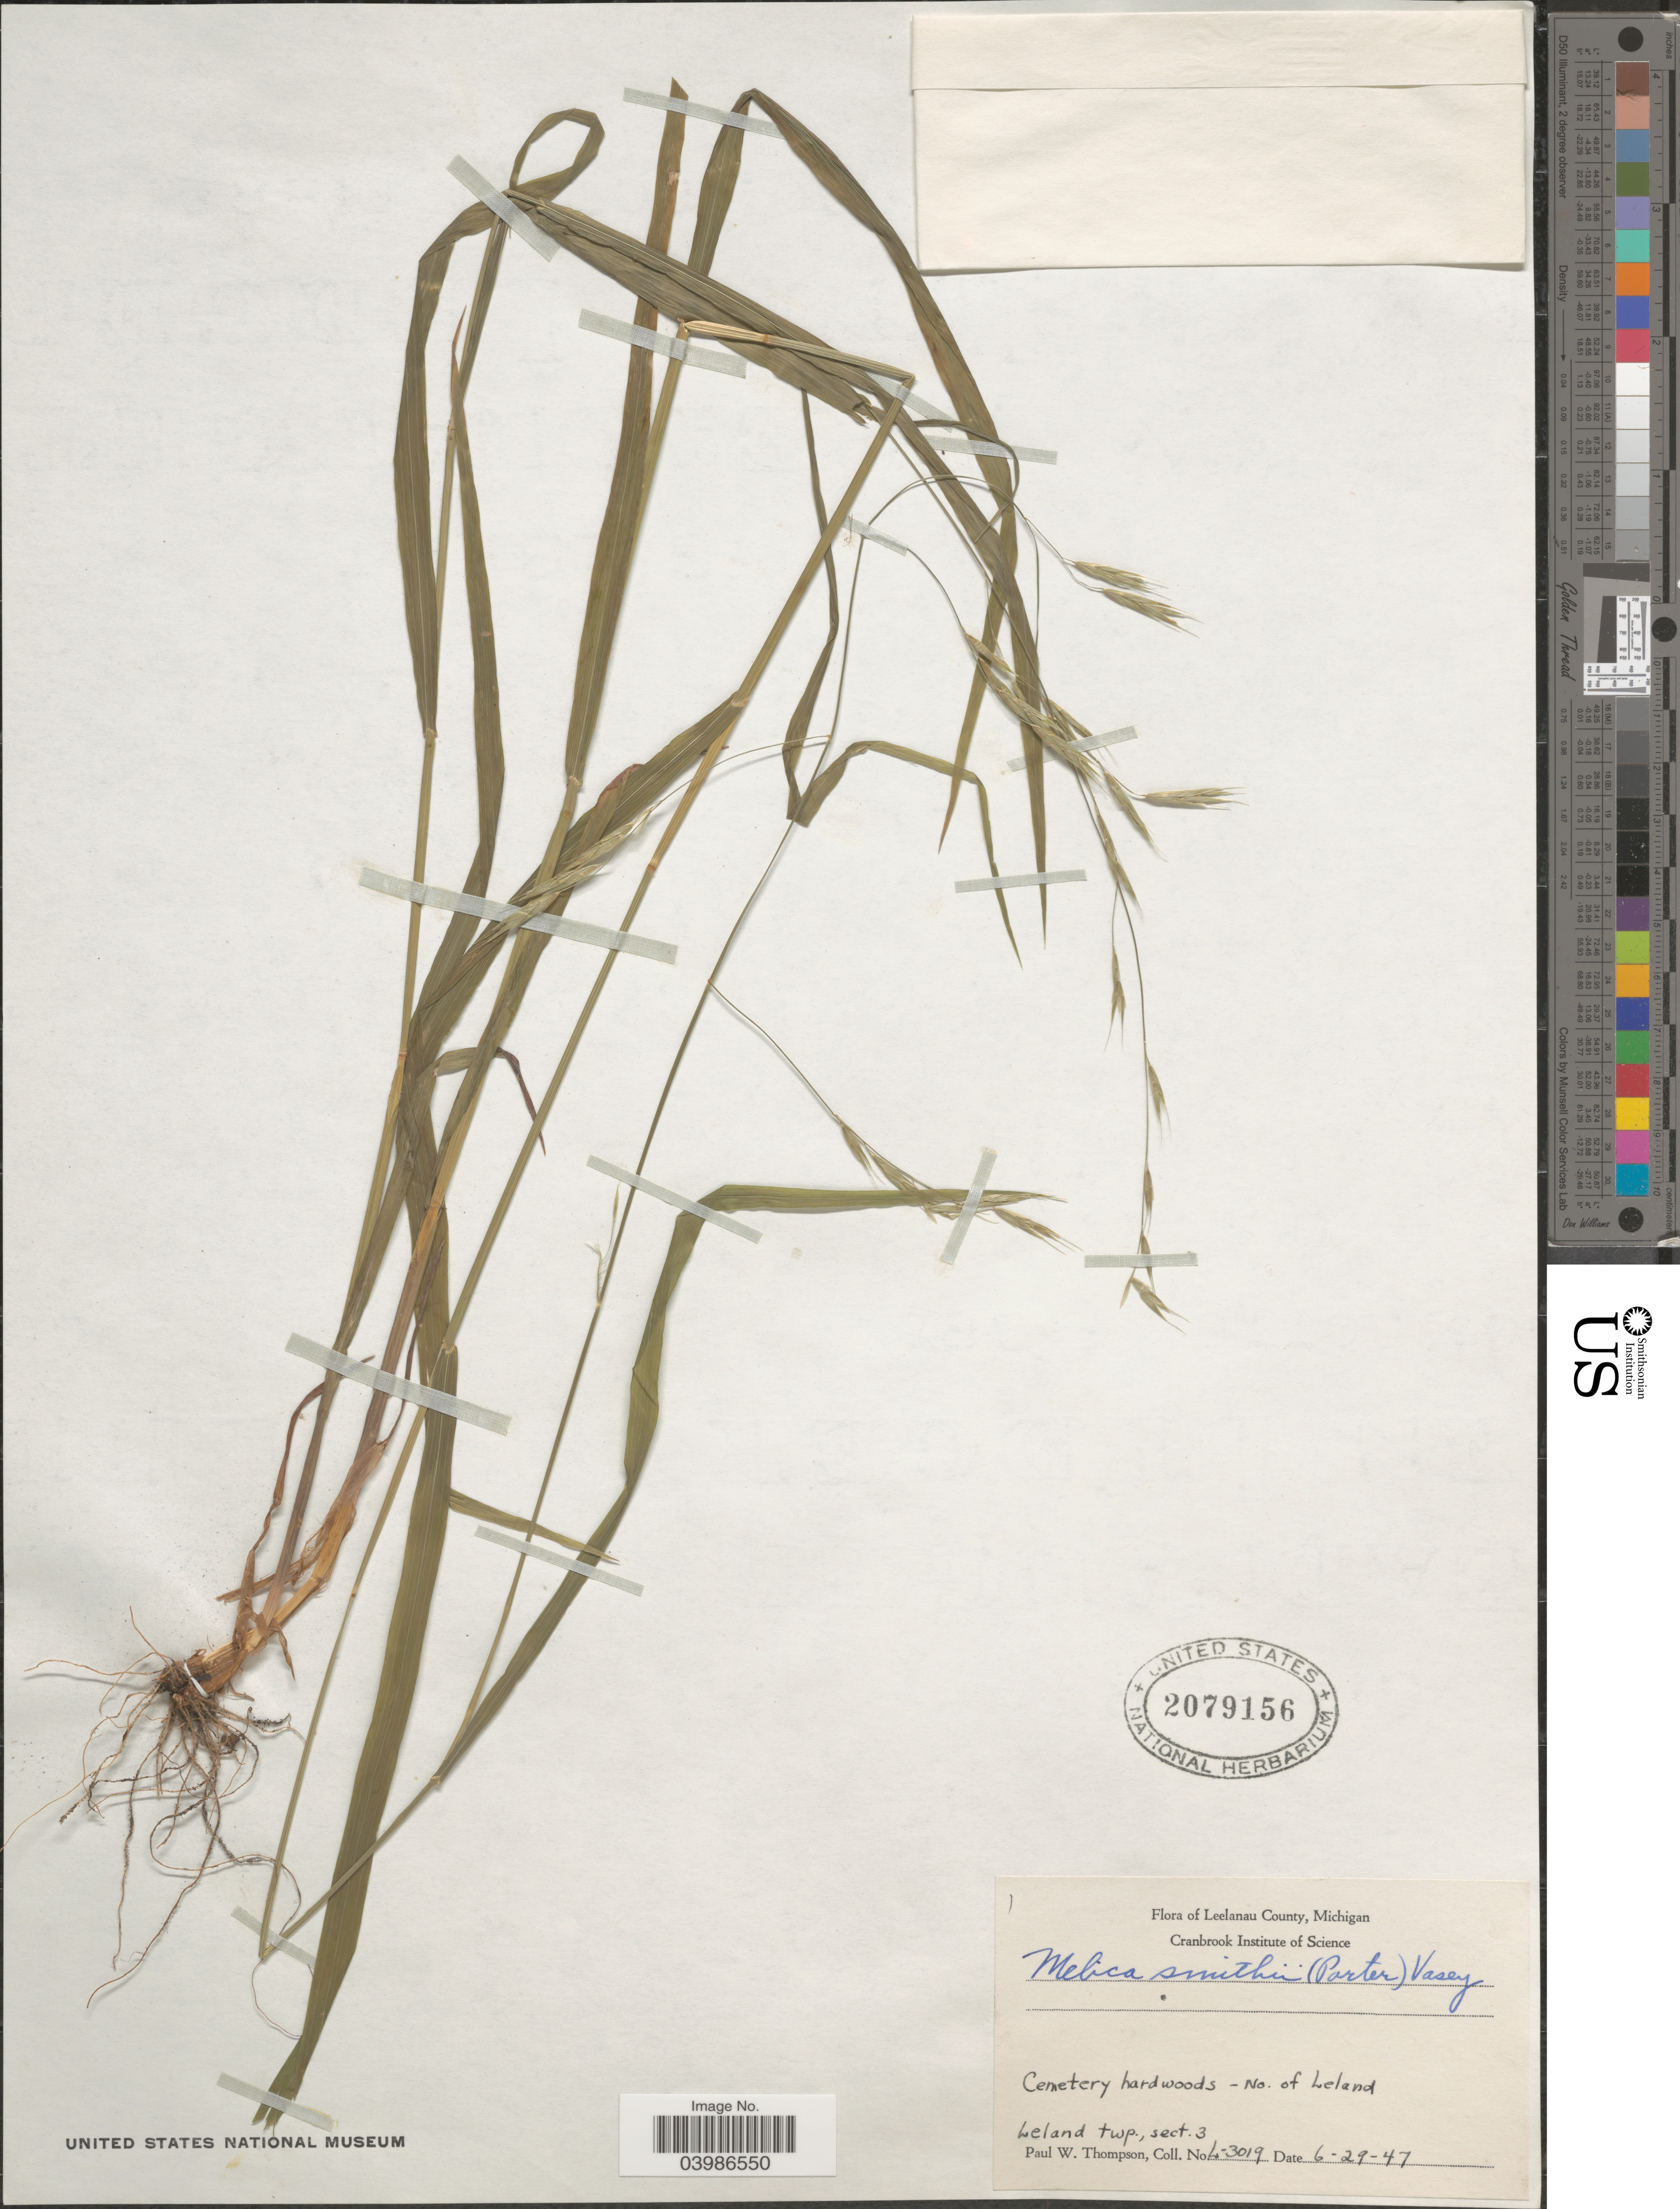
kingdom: Plantae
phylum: Tracheophyta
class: Liliopsida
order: Poales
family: Poaceae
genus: Melica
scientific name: Melica smithii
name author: (Porter ex A. Gray) Vasey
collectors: P. Thompson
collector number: L-3019*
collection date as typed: Transcribed d/m/y: 29/6/47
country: United States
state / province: Michigan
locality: Leelanau County. Cemetery hardwoods - No. of Leland. Leland Twp., sect. 3.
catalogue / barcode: US 2079156